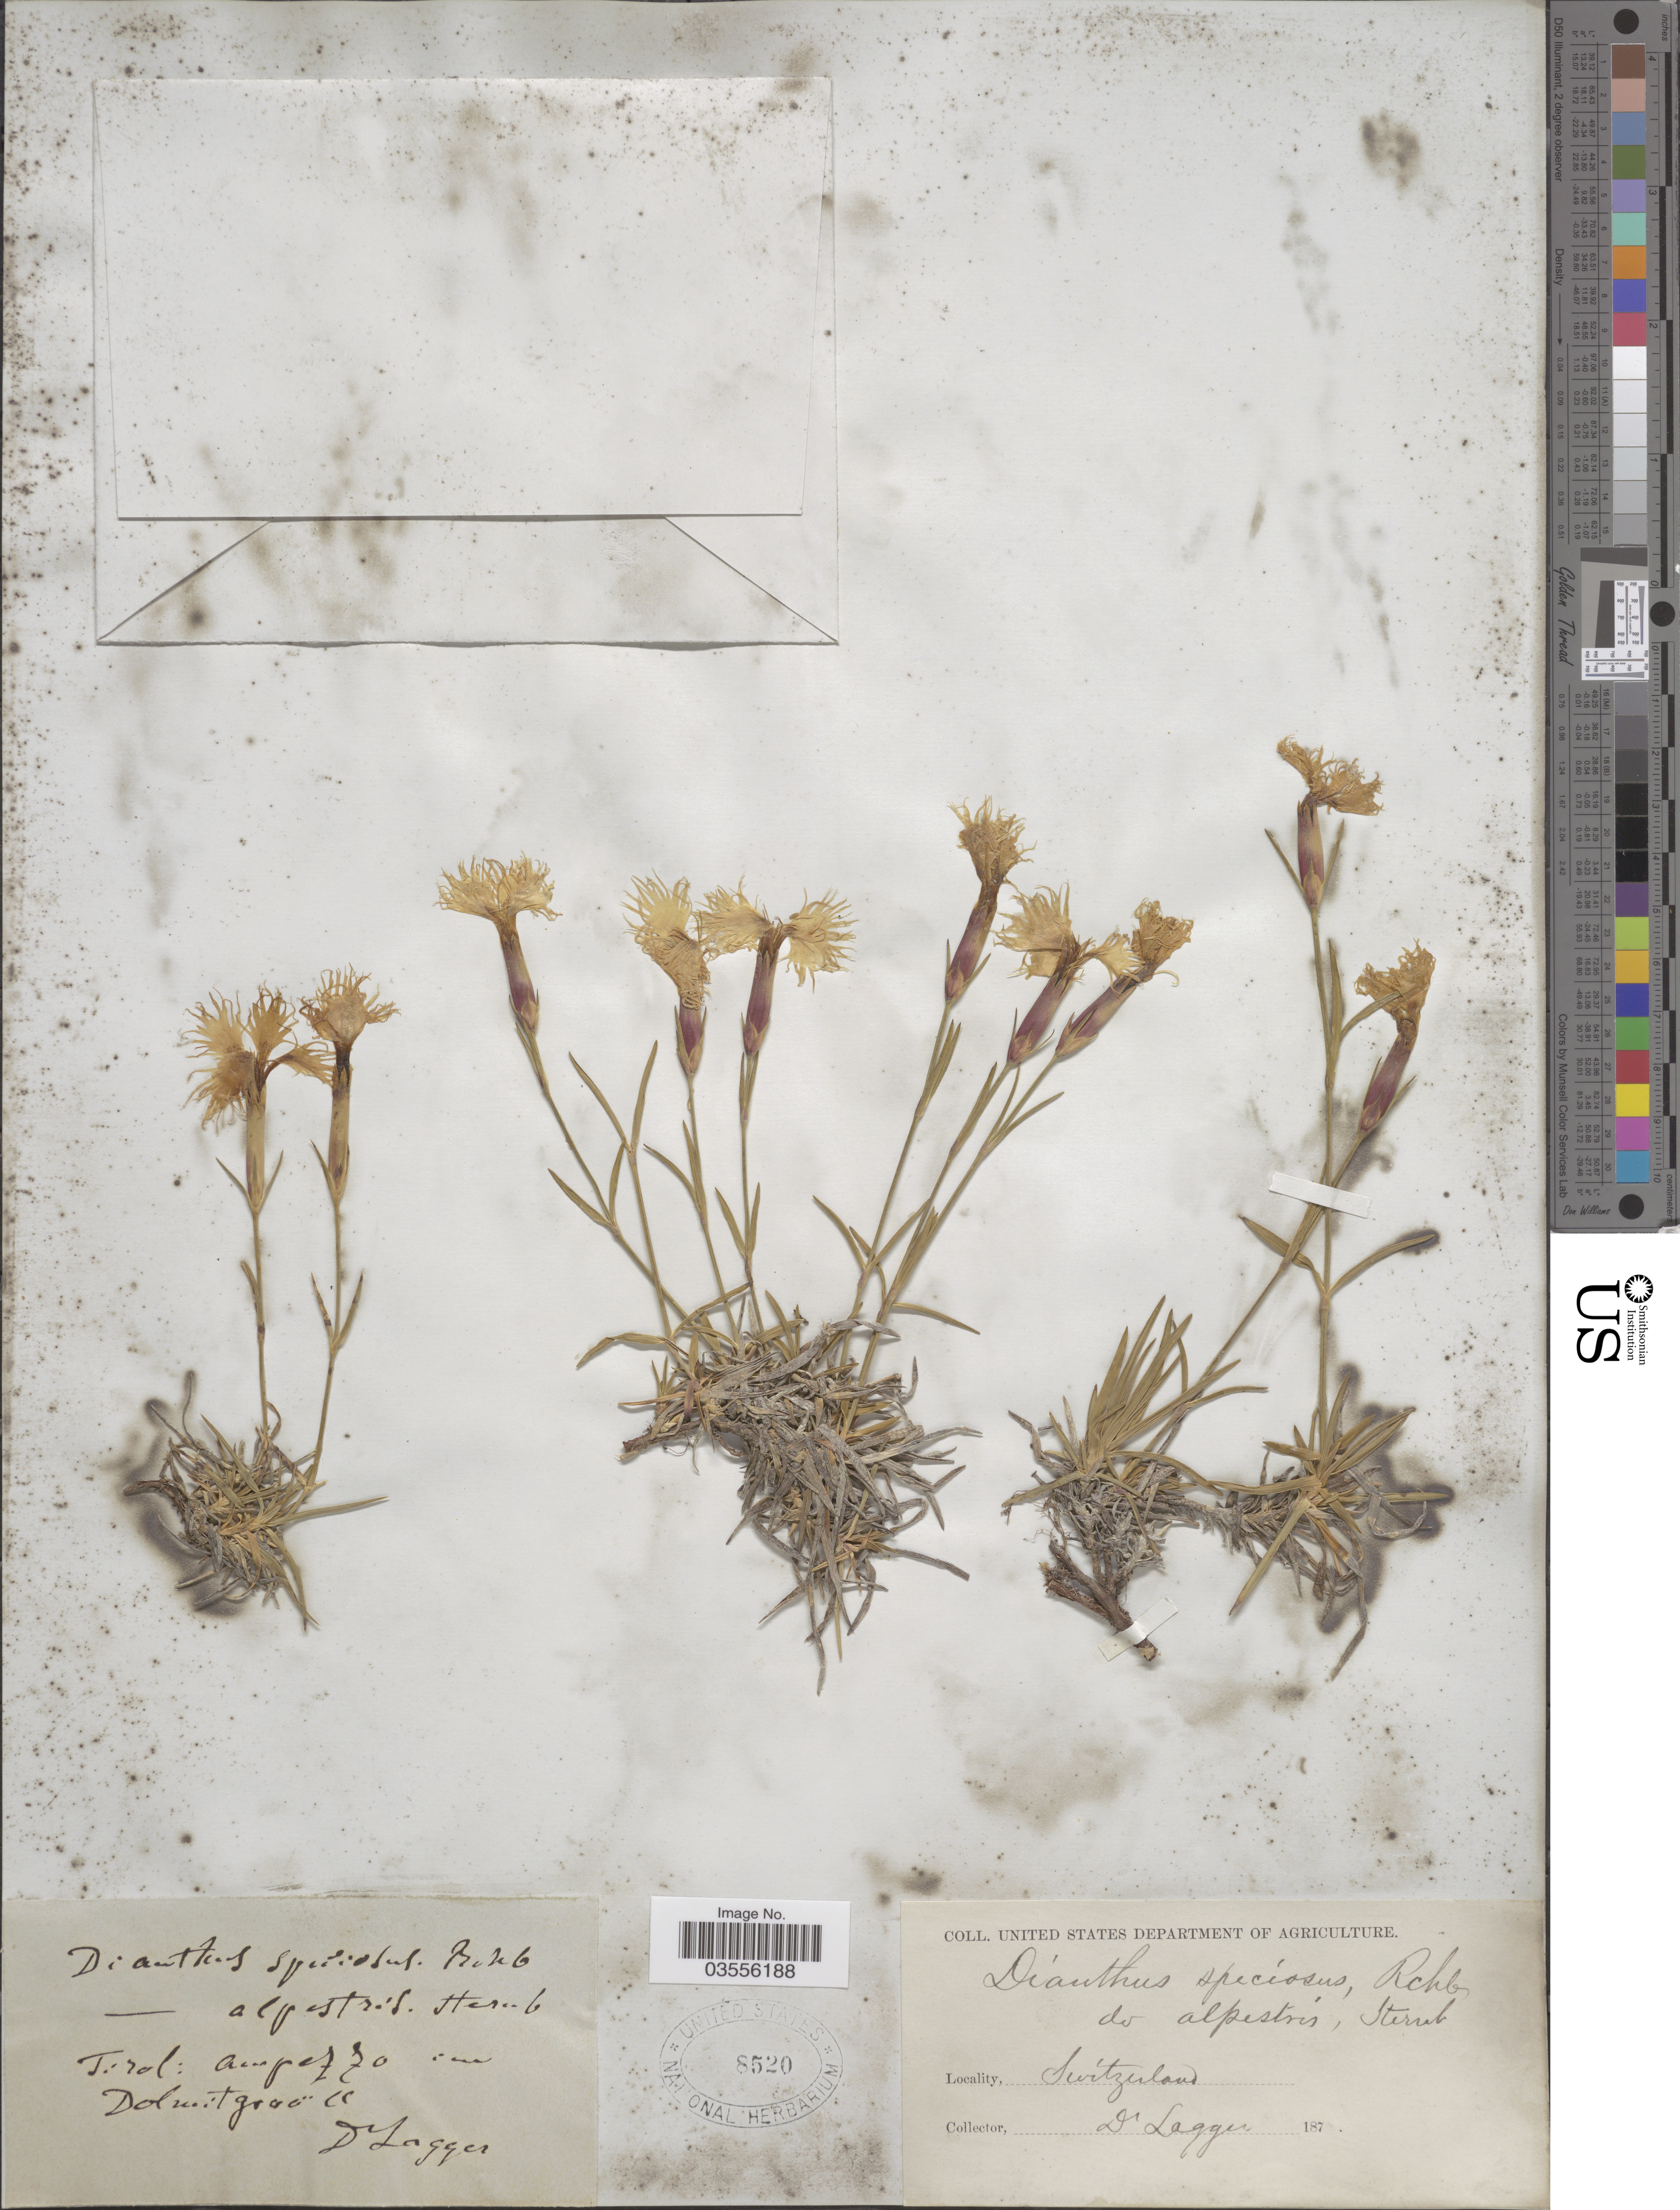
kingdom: Plantae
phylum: Tracheophyta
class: Magnoliopsida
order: Caryophyllales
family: Caryophyllaceae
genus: Dianthus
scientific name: Dianthus alpestris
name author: Sternb.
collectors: F. J. Lagger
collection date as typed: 187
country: Italy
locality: Tirol: ampezzo im Dolmitgräel. [interpreted]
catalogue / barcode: US 8520